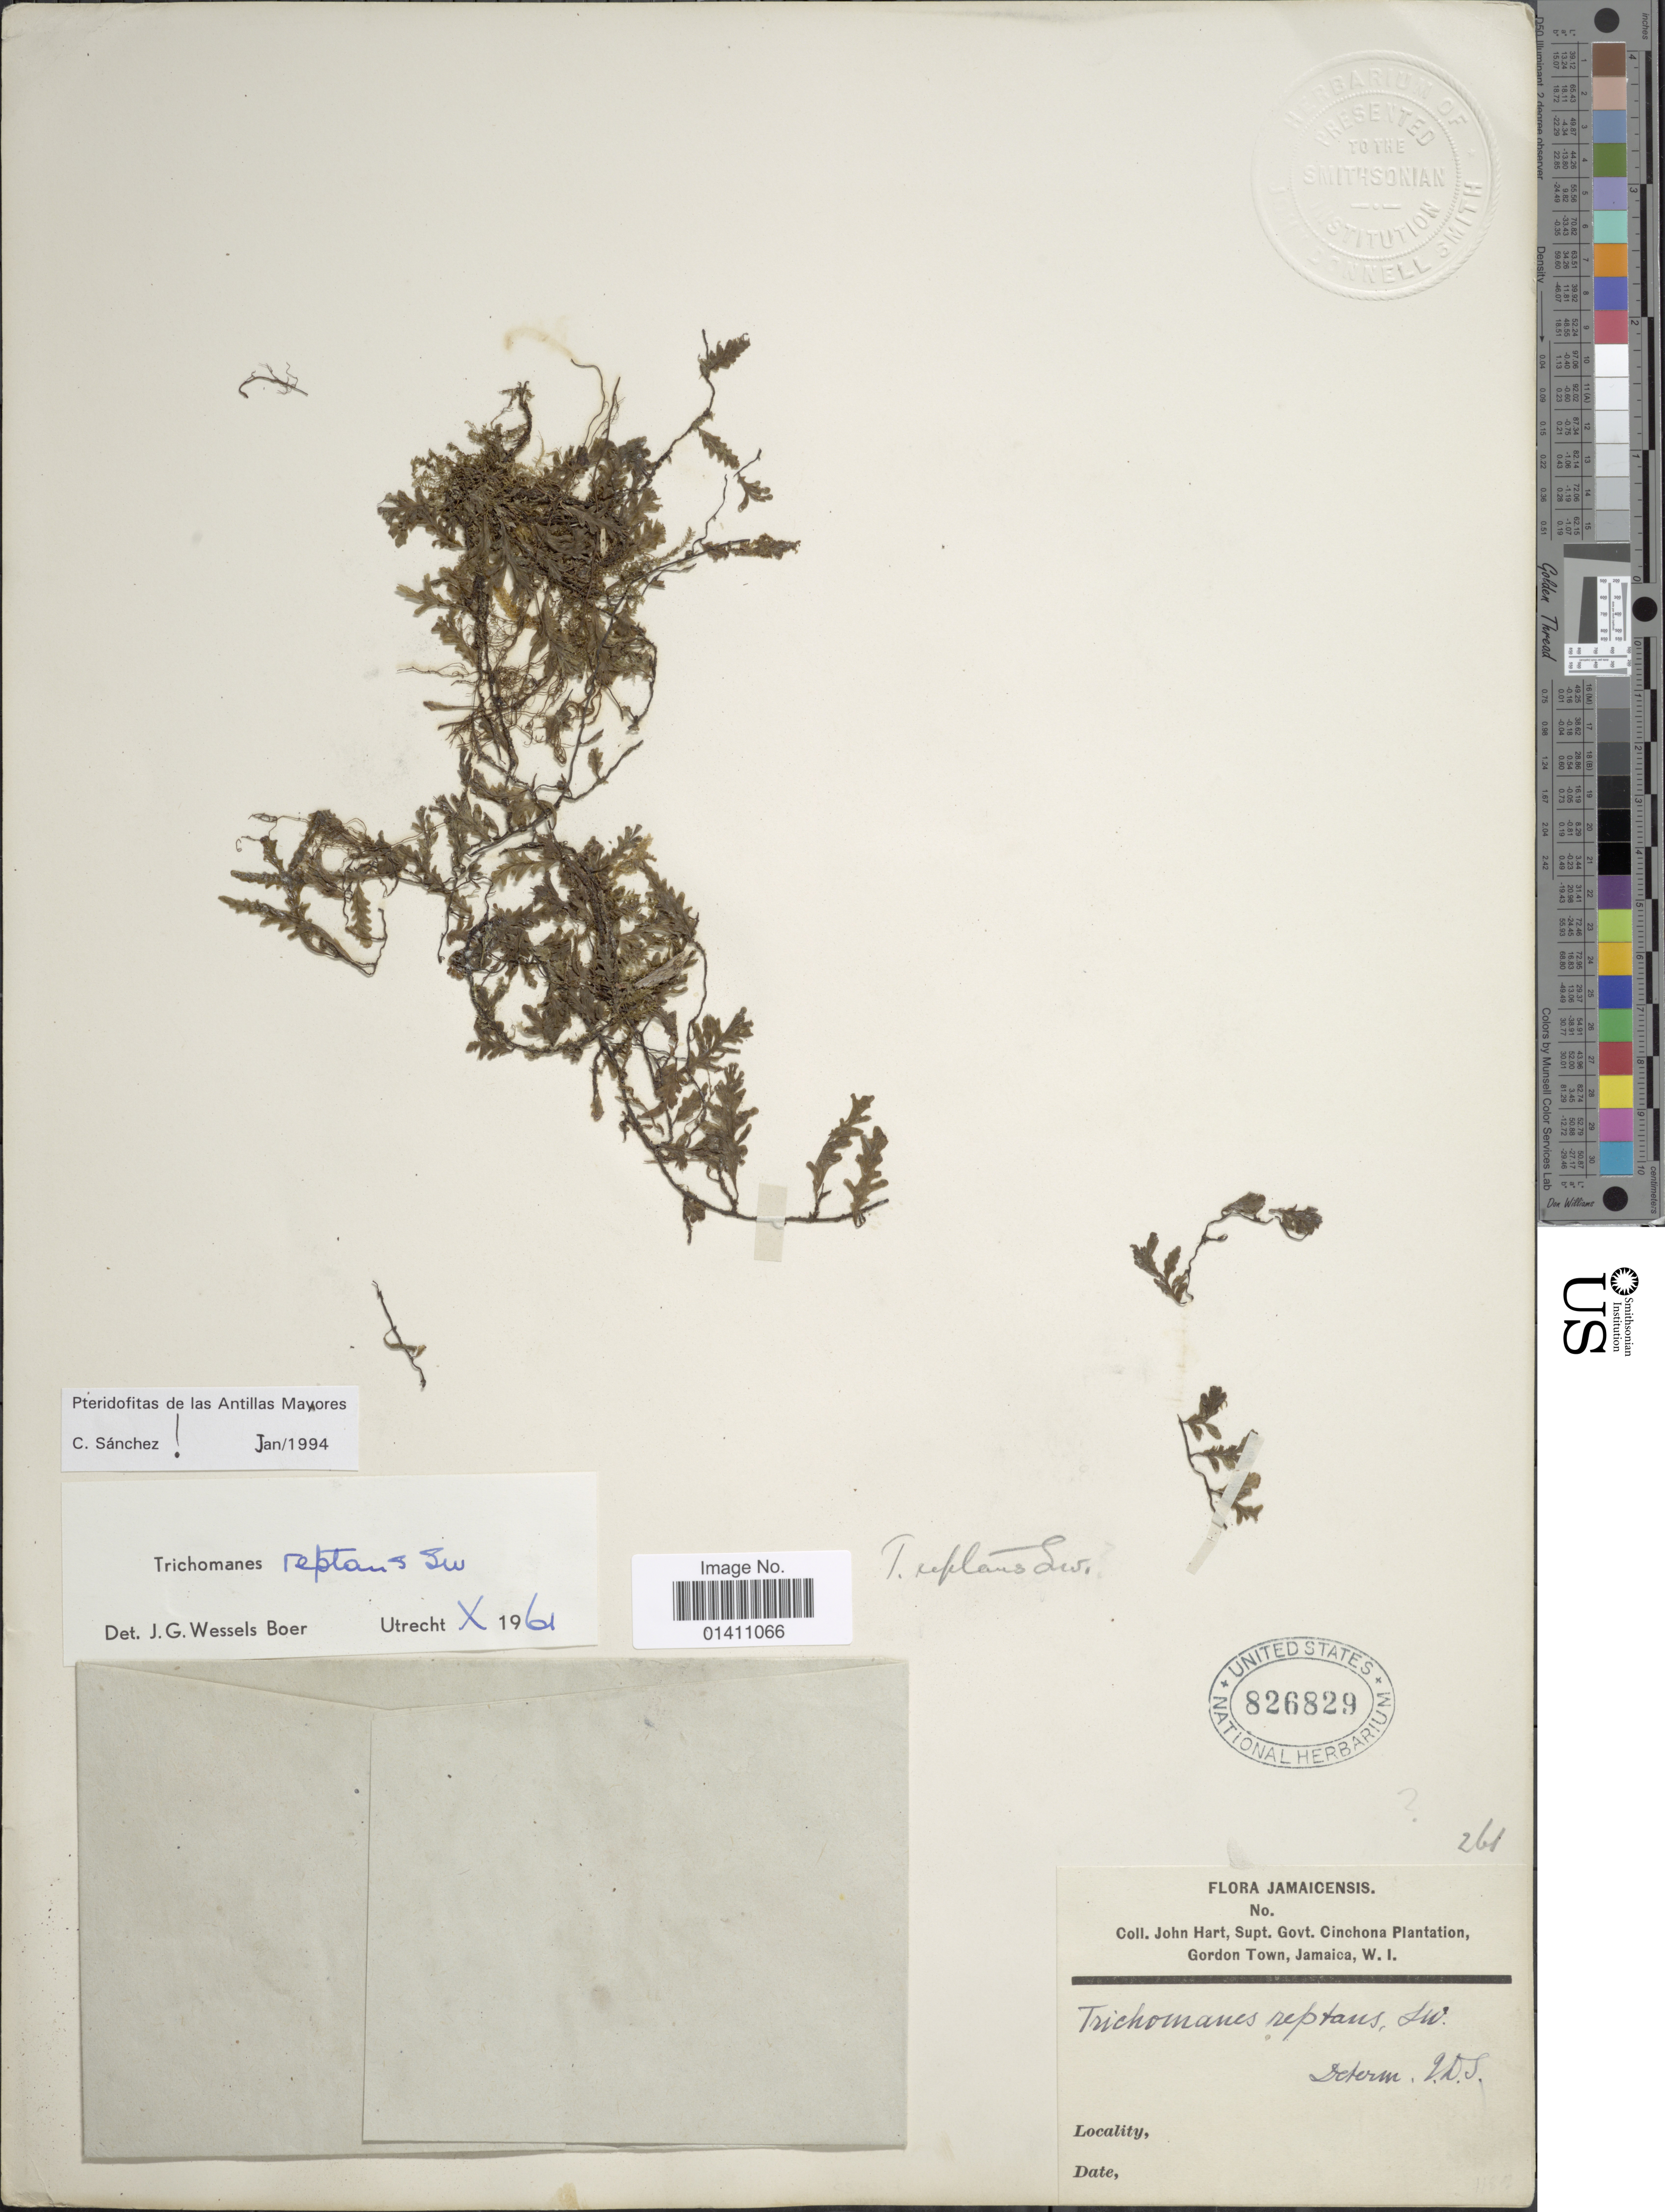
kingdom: Plantae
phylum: Tracheophyta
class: Polypodiopsida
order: Hymenophyllales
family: Hymenophyllaceae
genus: Didymoglossum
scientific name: Didymoglossum reptans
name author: (Sw.) C. Presl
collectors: J. H. Hart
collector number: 261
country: Jamaica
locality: Cinchona Plantation, Gordon Town, Jamaica, W. I.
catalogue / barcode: US 826829